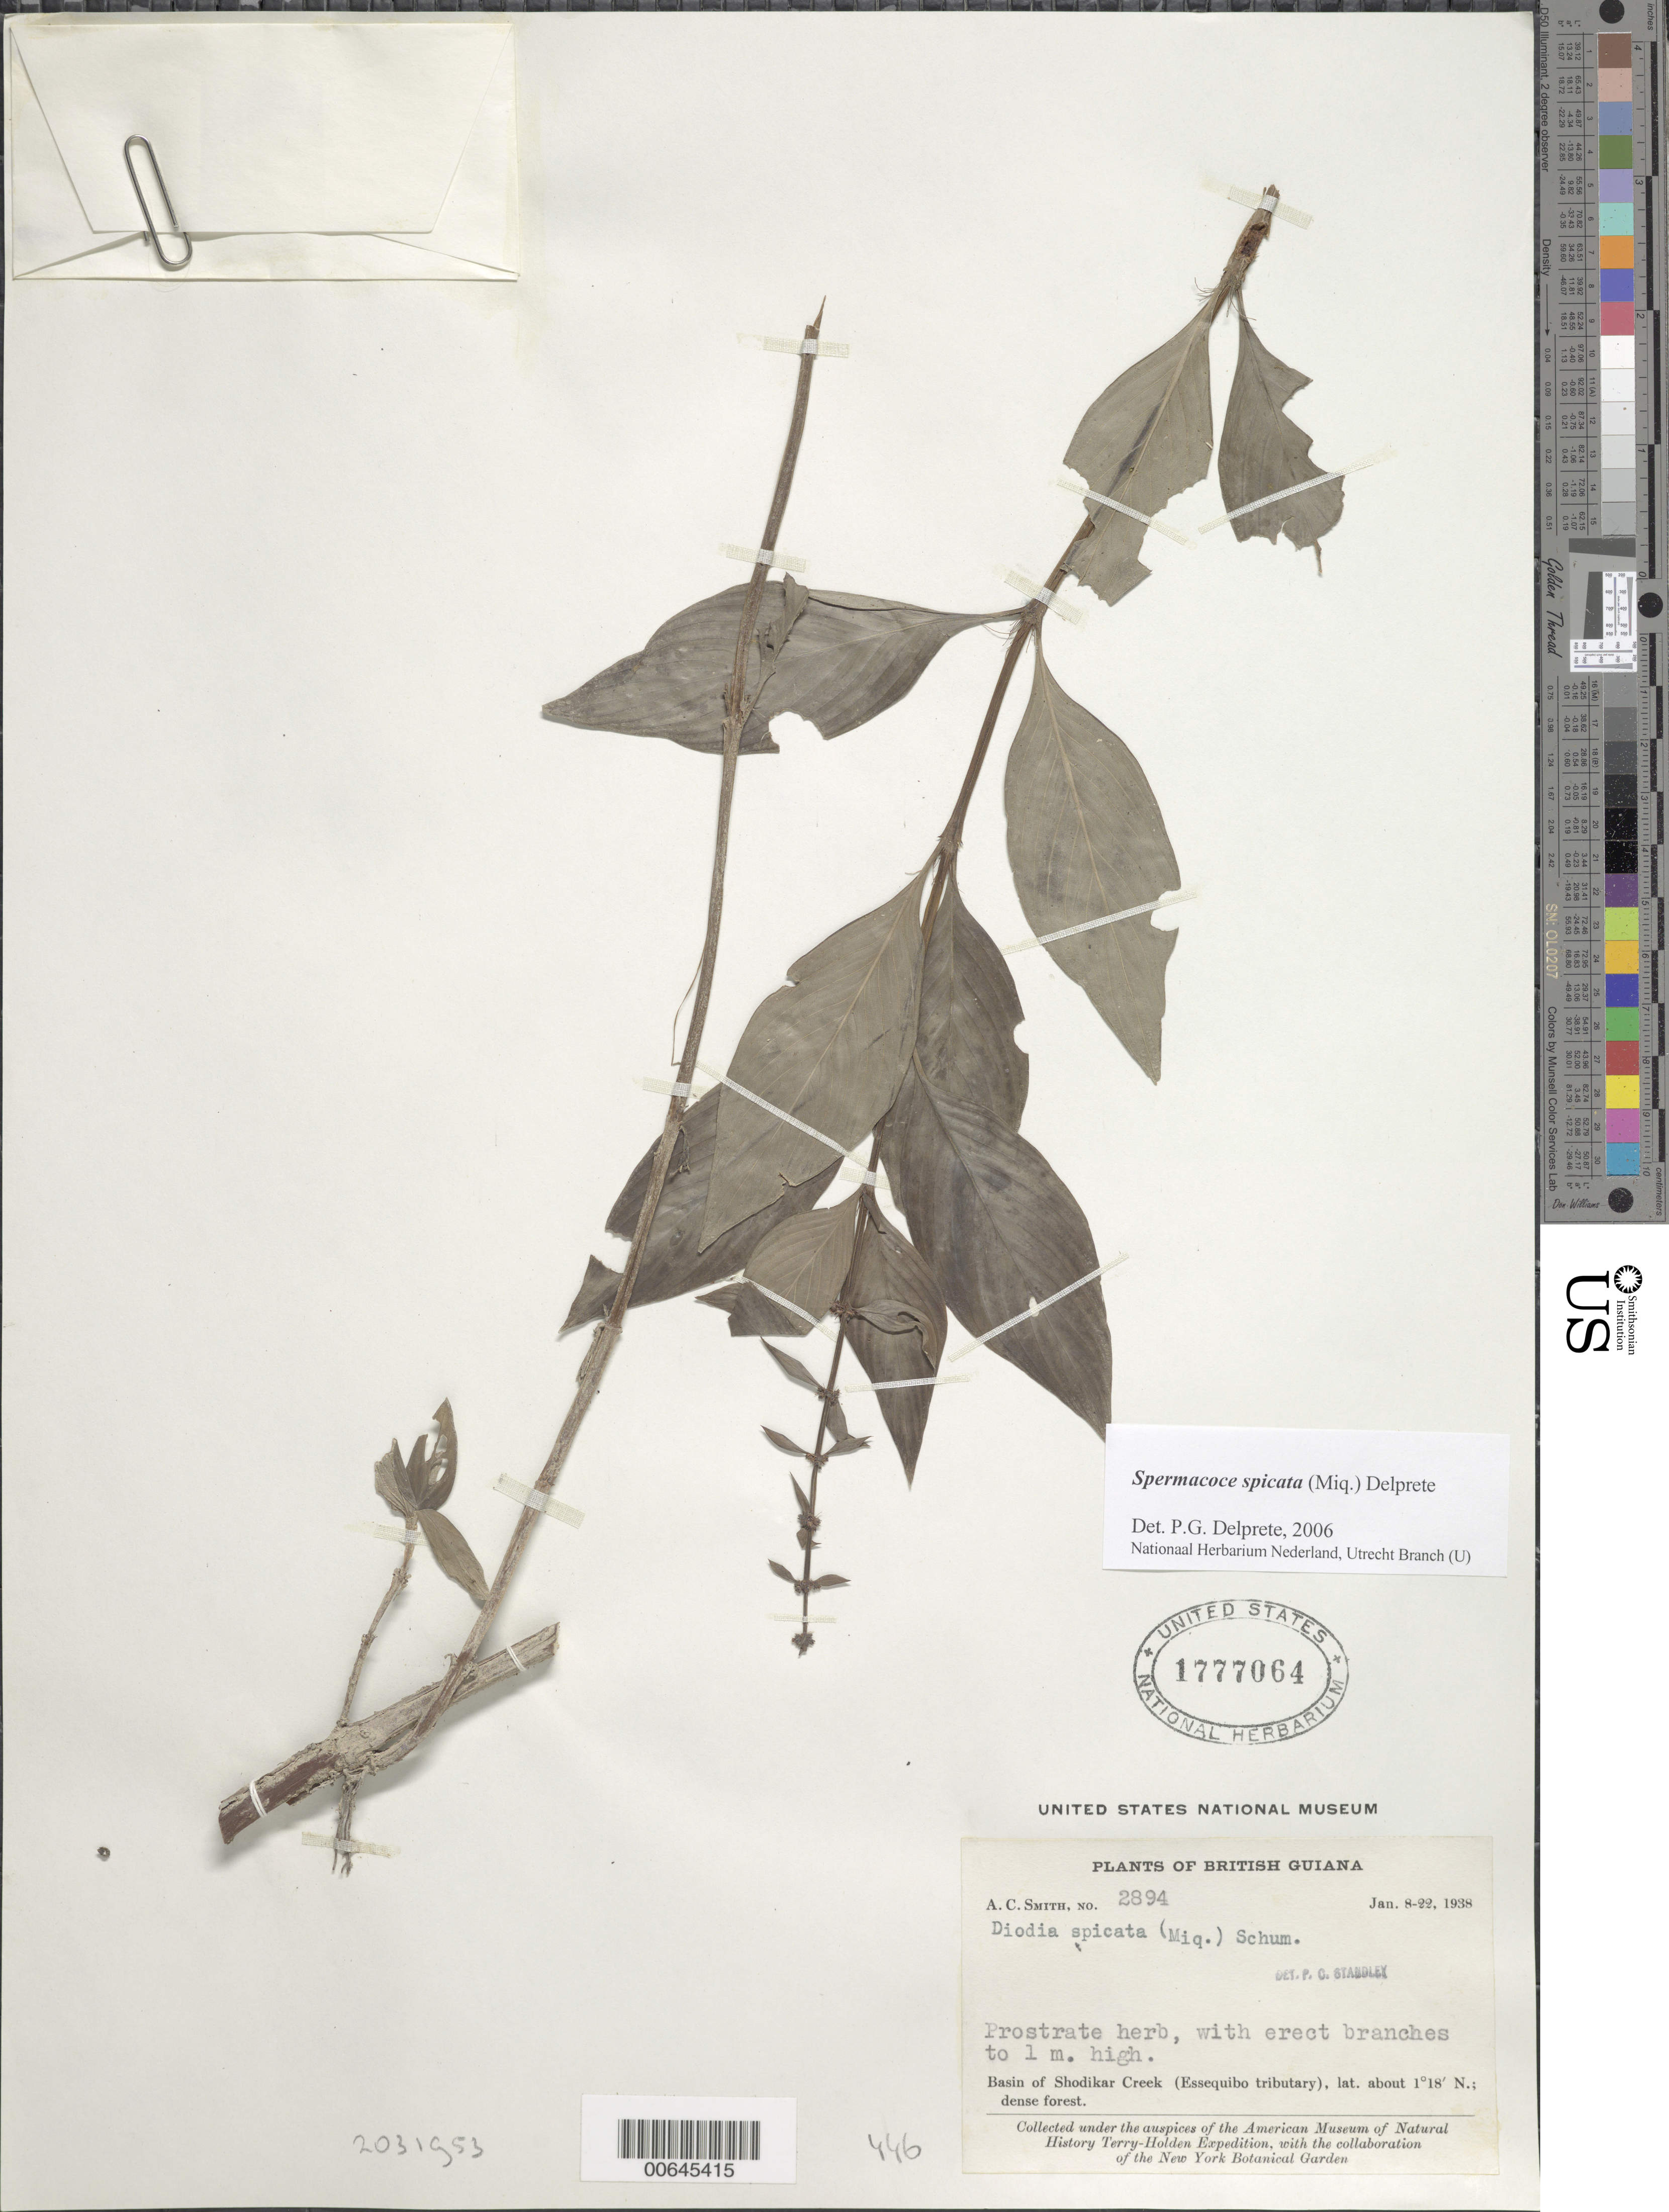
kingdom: Plantae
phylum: Tracheophyta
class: Magnoliopsida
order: Gentianales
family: Rubiaceae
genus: Spermacoce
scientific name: Spermacoce spicata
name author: (Miq.) Delprete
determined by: Delprete, P. G., Herb. de Guyane Cay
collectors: A. C. Smith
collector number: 2894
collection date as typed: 8-Jan-38 to 22-Jan-38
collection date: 1938-01-08/1938-01-22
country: Guyana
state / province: U. Takutu-U. Essequibo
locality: Shodikar Creek, basin of (Essequibo tributary), Akarai Mts.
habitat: Dense forest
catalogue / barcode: US 1777064